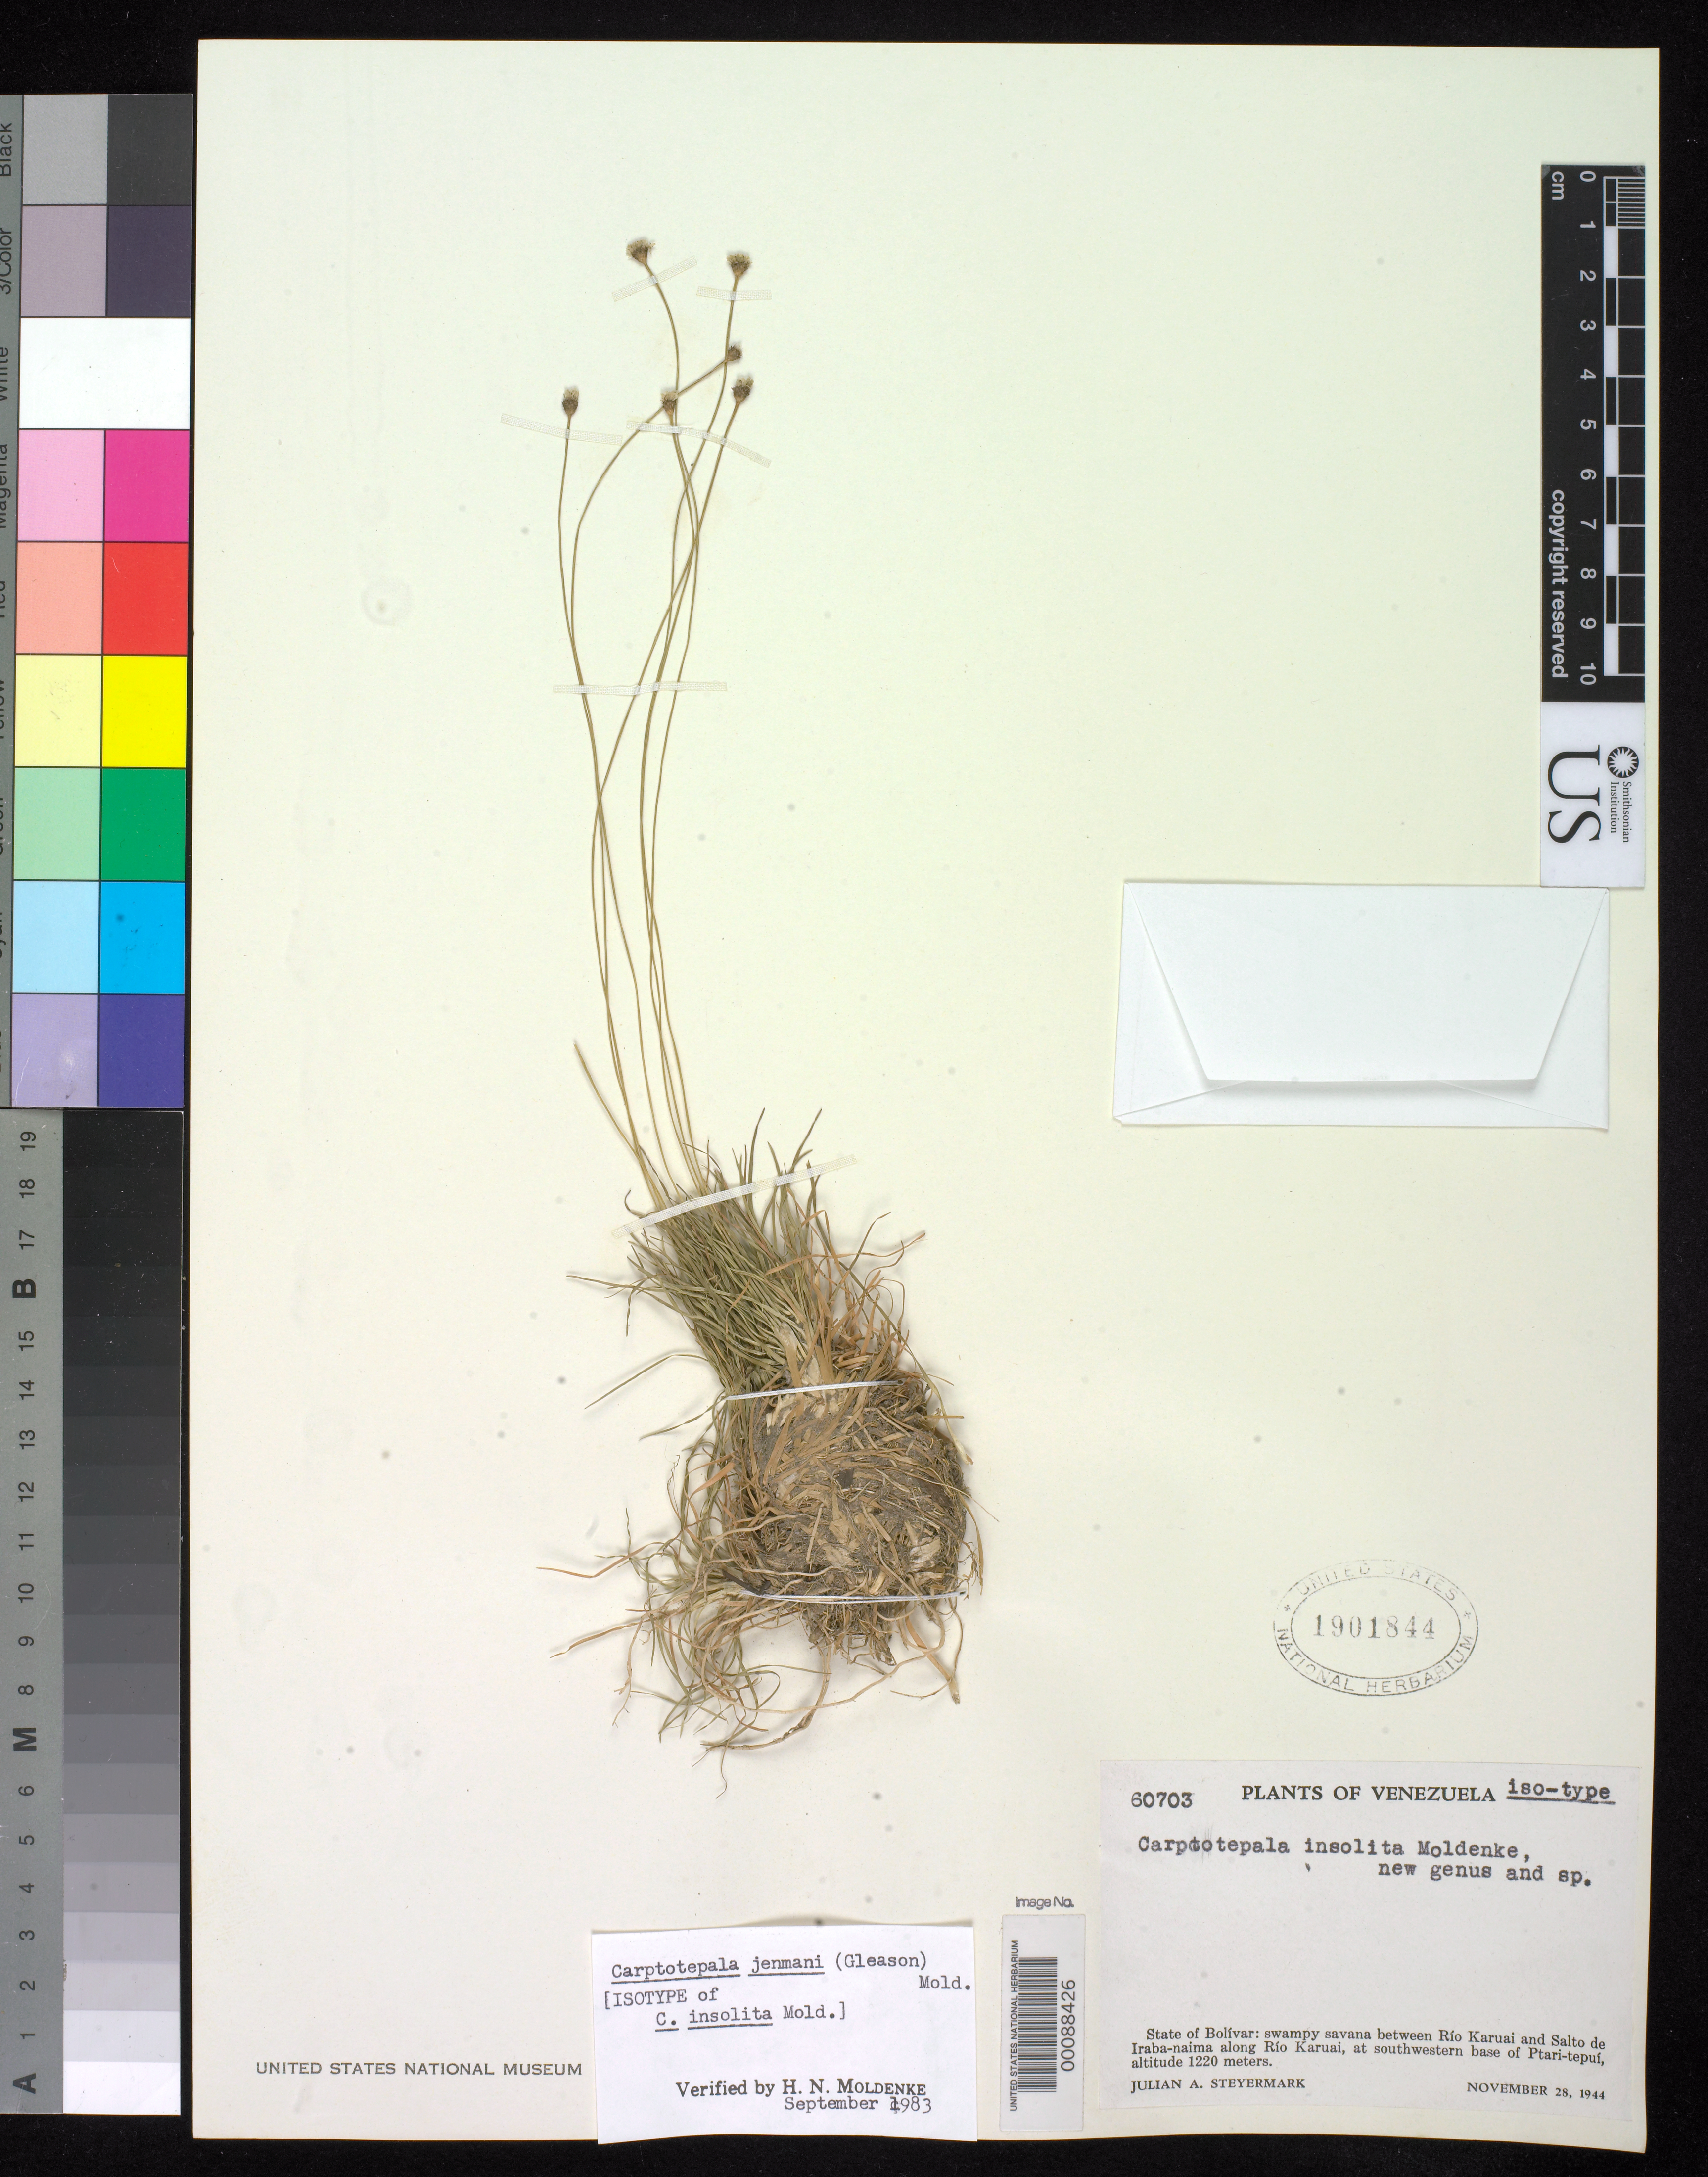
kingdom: Plantae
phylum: Tracheophyta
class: Liliopsida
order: Poales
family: Eriocaulaceae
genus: Carptotepala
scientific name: Carptotepala insolita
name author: Moldenke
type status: Isotype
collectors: J. Steyermark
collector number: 60703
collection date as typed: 28 Nov 1944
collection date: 1944-11-28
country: Venezuela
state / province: Bolivar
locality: Rio Karaui, Ptari-Tepui.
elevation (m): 1220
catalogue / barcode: US 1901844